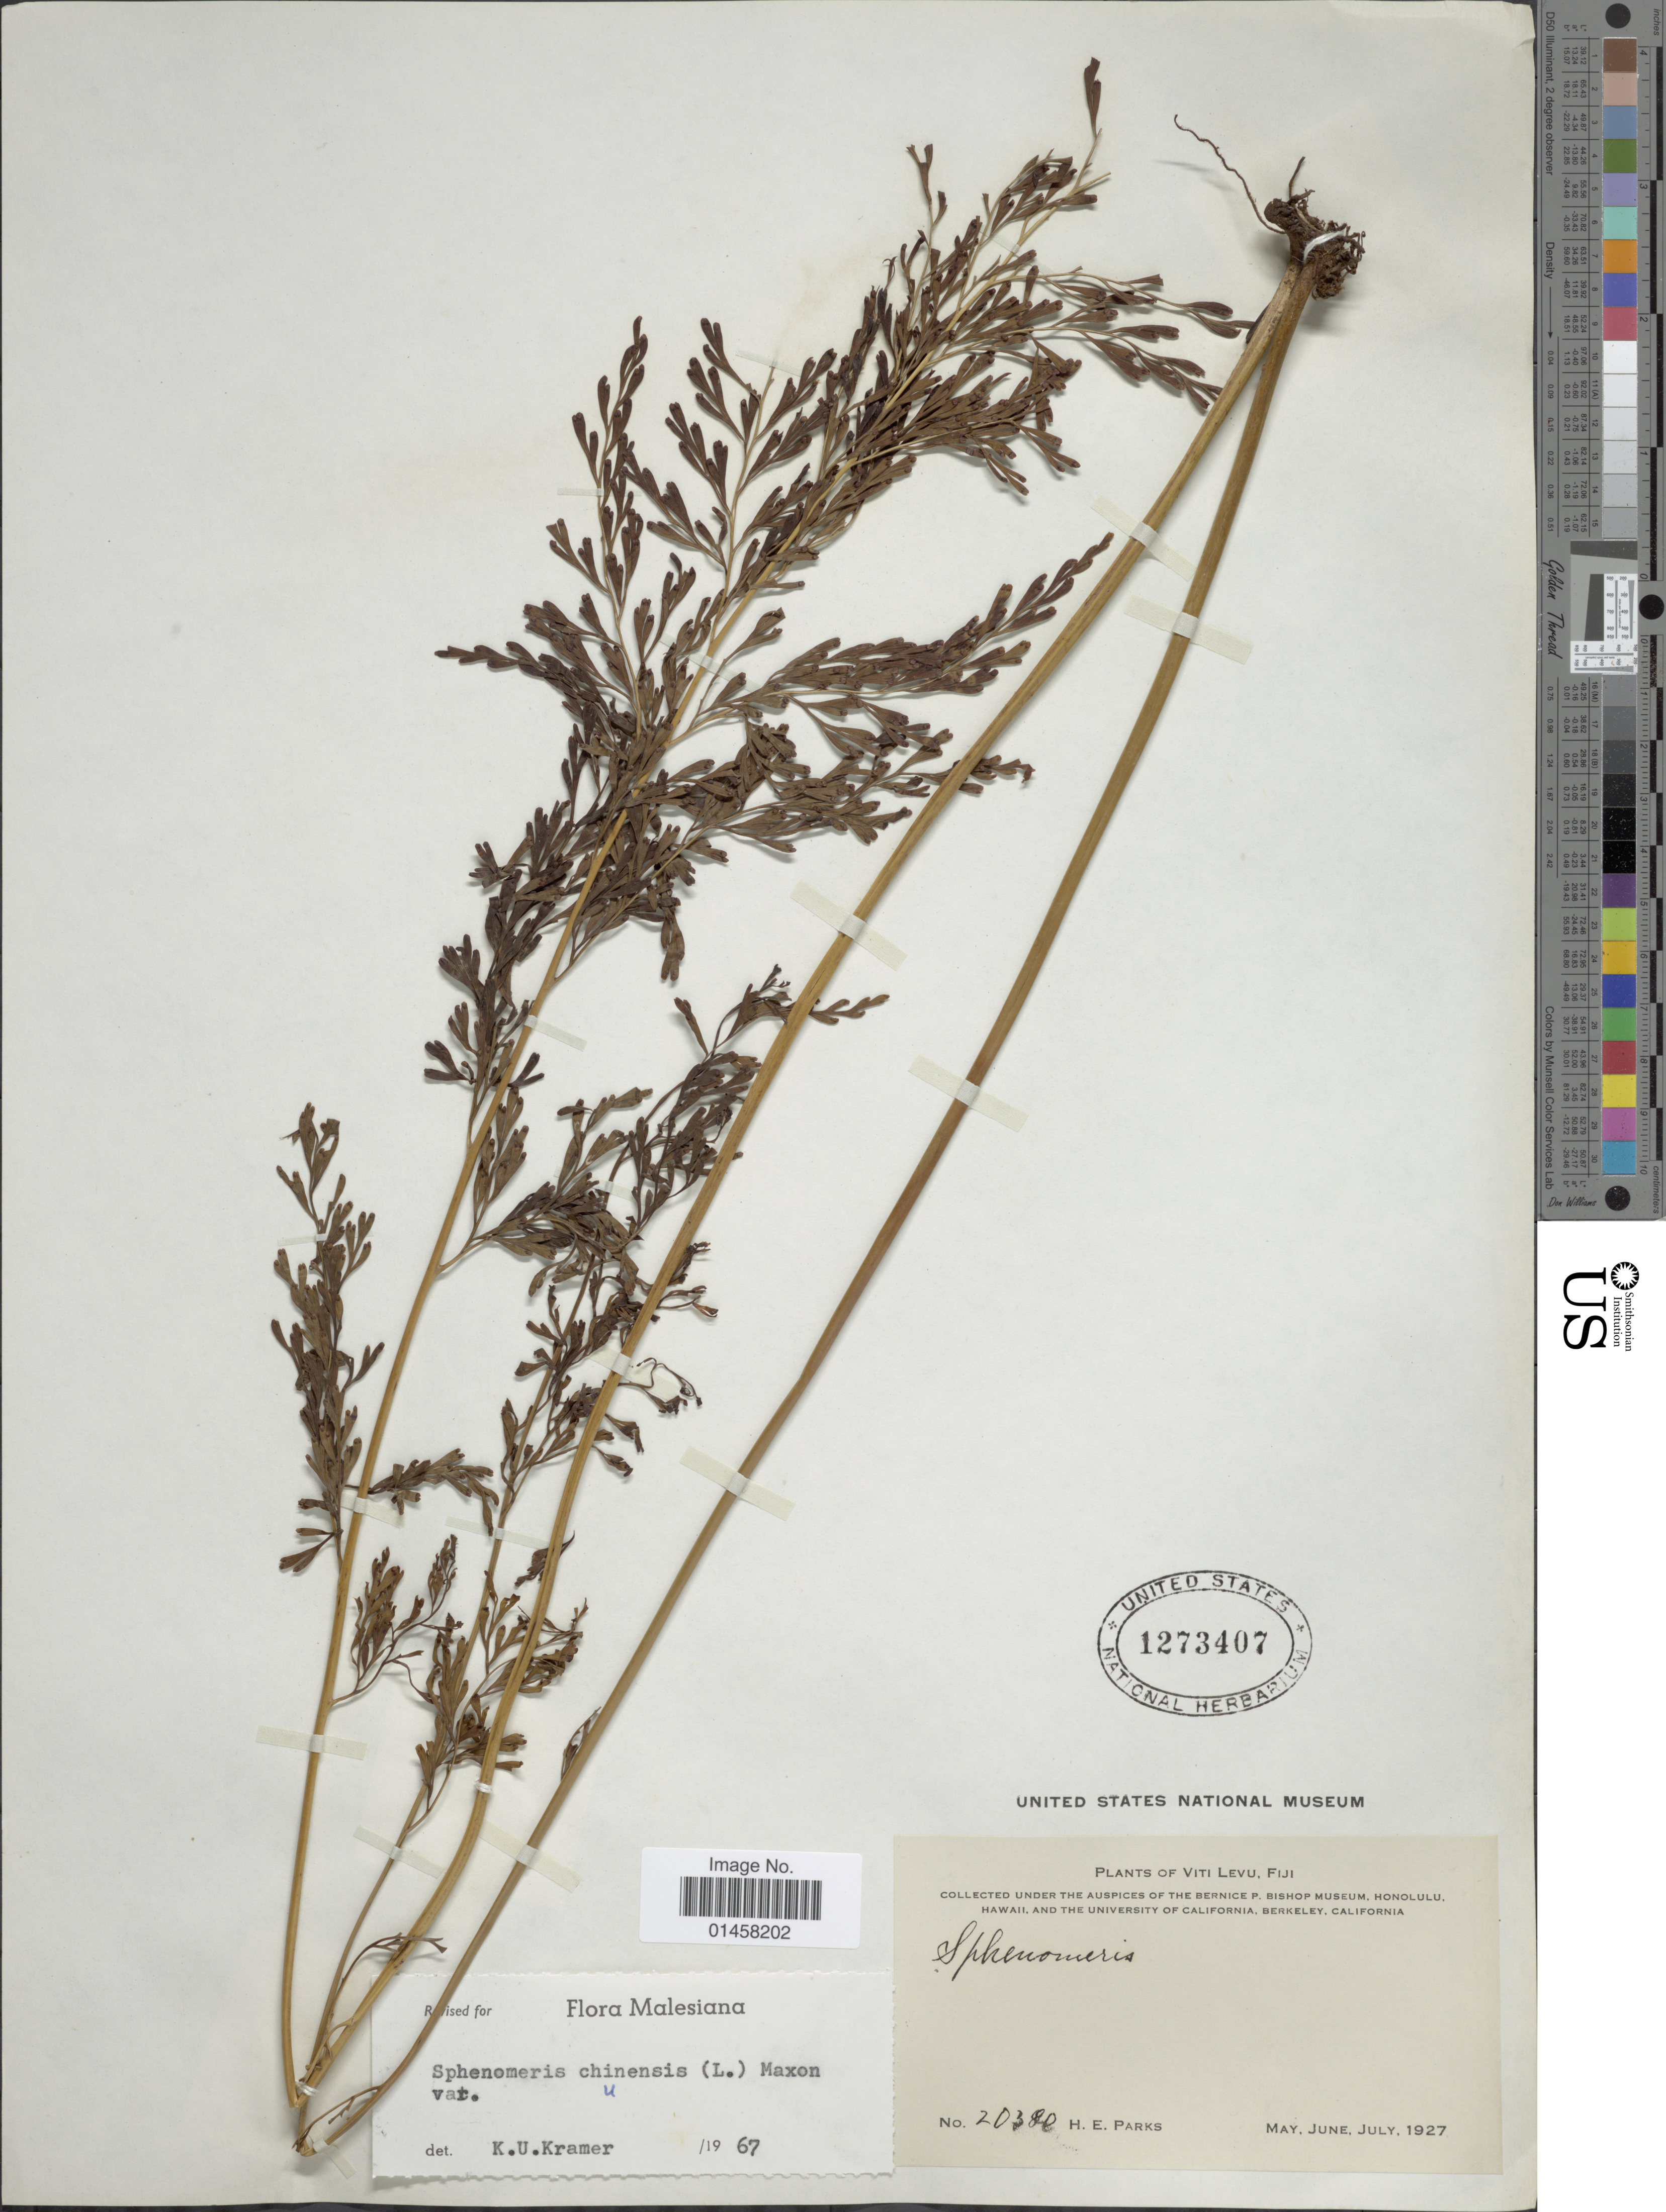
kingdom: Plantae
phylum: Tracheophyta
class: Polypodiopsida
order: Polypodiales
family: Lindsaeaceae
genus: Sphenomeris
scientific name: Sphenomeris chinensis var. chinensis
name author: (L.) Maxon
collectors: H. E. Parks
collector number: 20380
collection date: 1927-05/1927-07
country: Fiji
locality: Viti Levu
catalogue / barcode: US 1273407